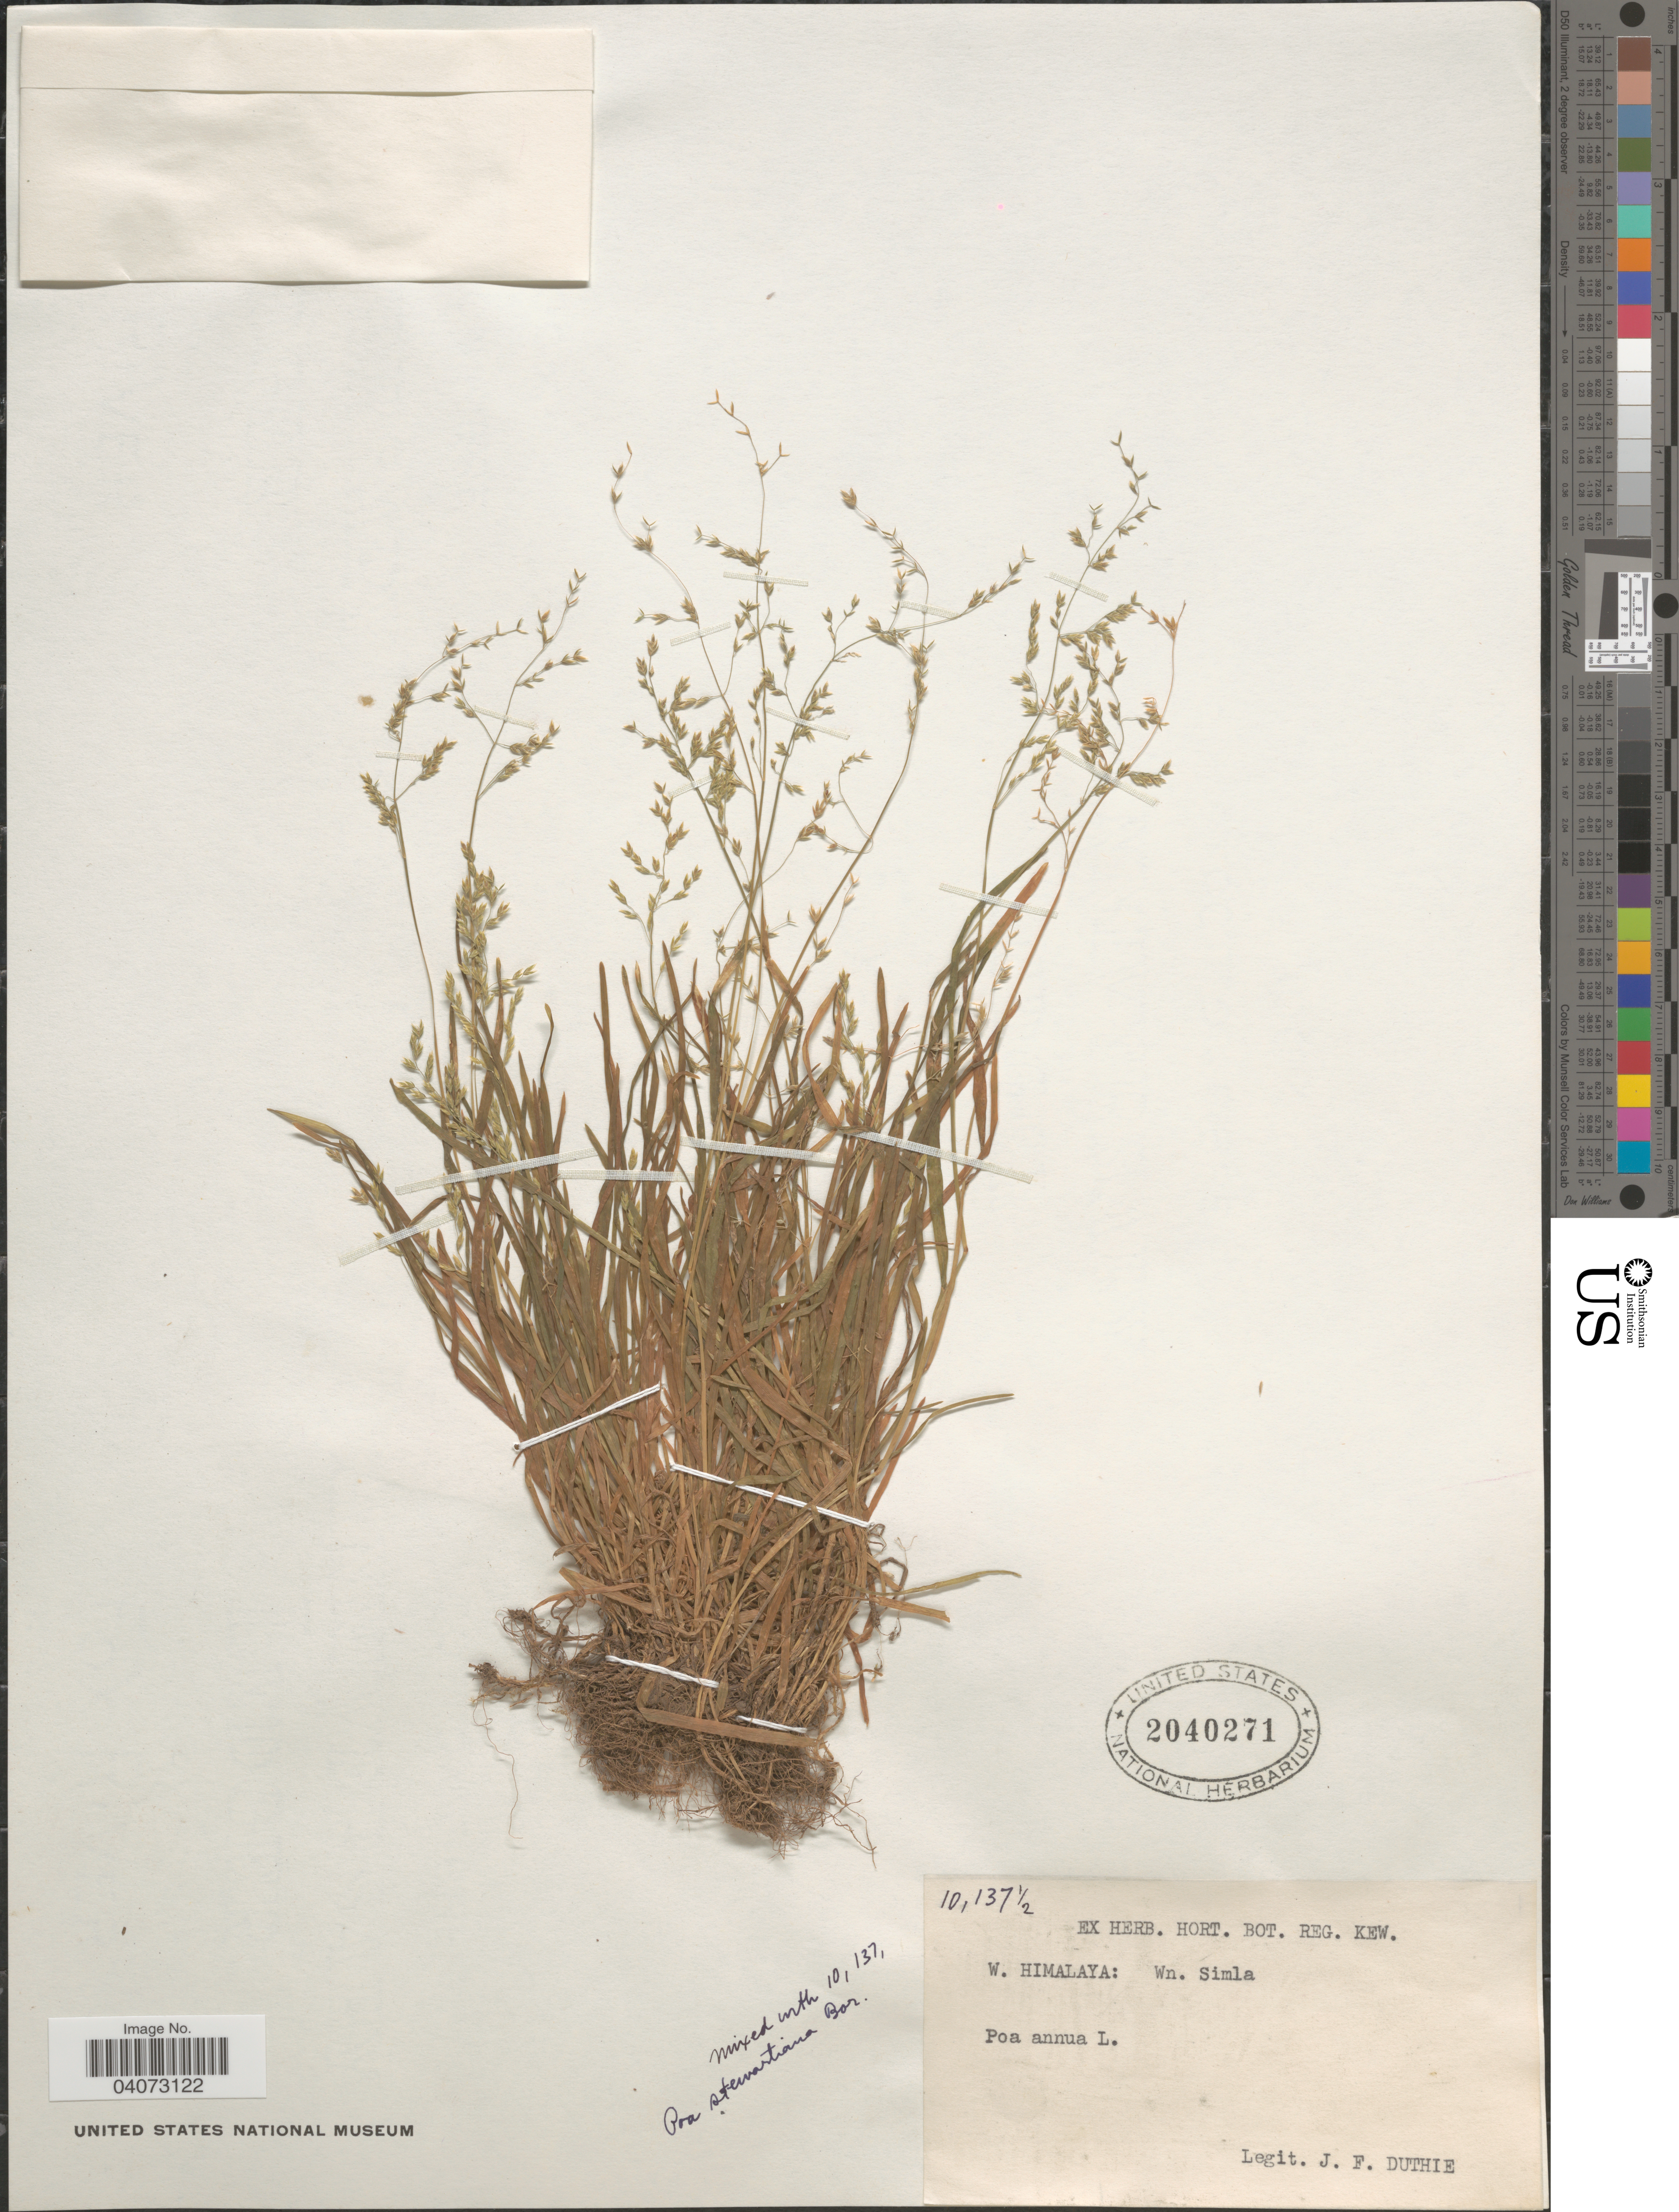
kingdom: Plantae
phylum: Tracheophyta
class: Liliopsida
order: Poales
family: Poaceae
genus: Poa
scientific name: Poa annua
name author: L.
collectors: J. F. Duthie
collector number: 10137½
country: India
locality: W. Himalaya: W. Simla.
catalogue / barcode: US 2040271